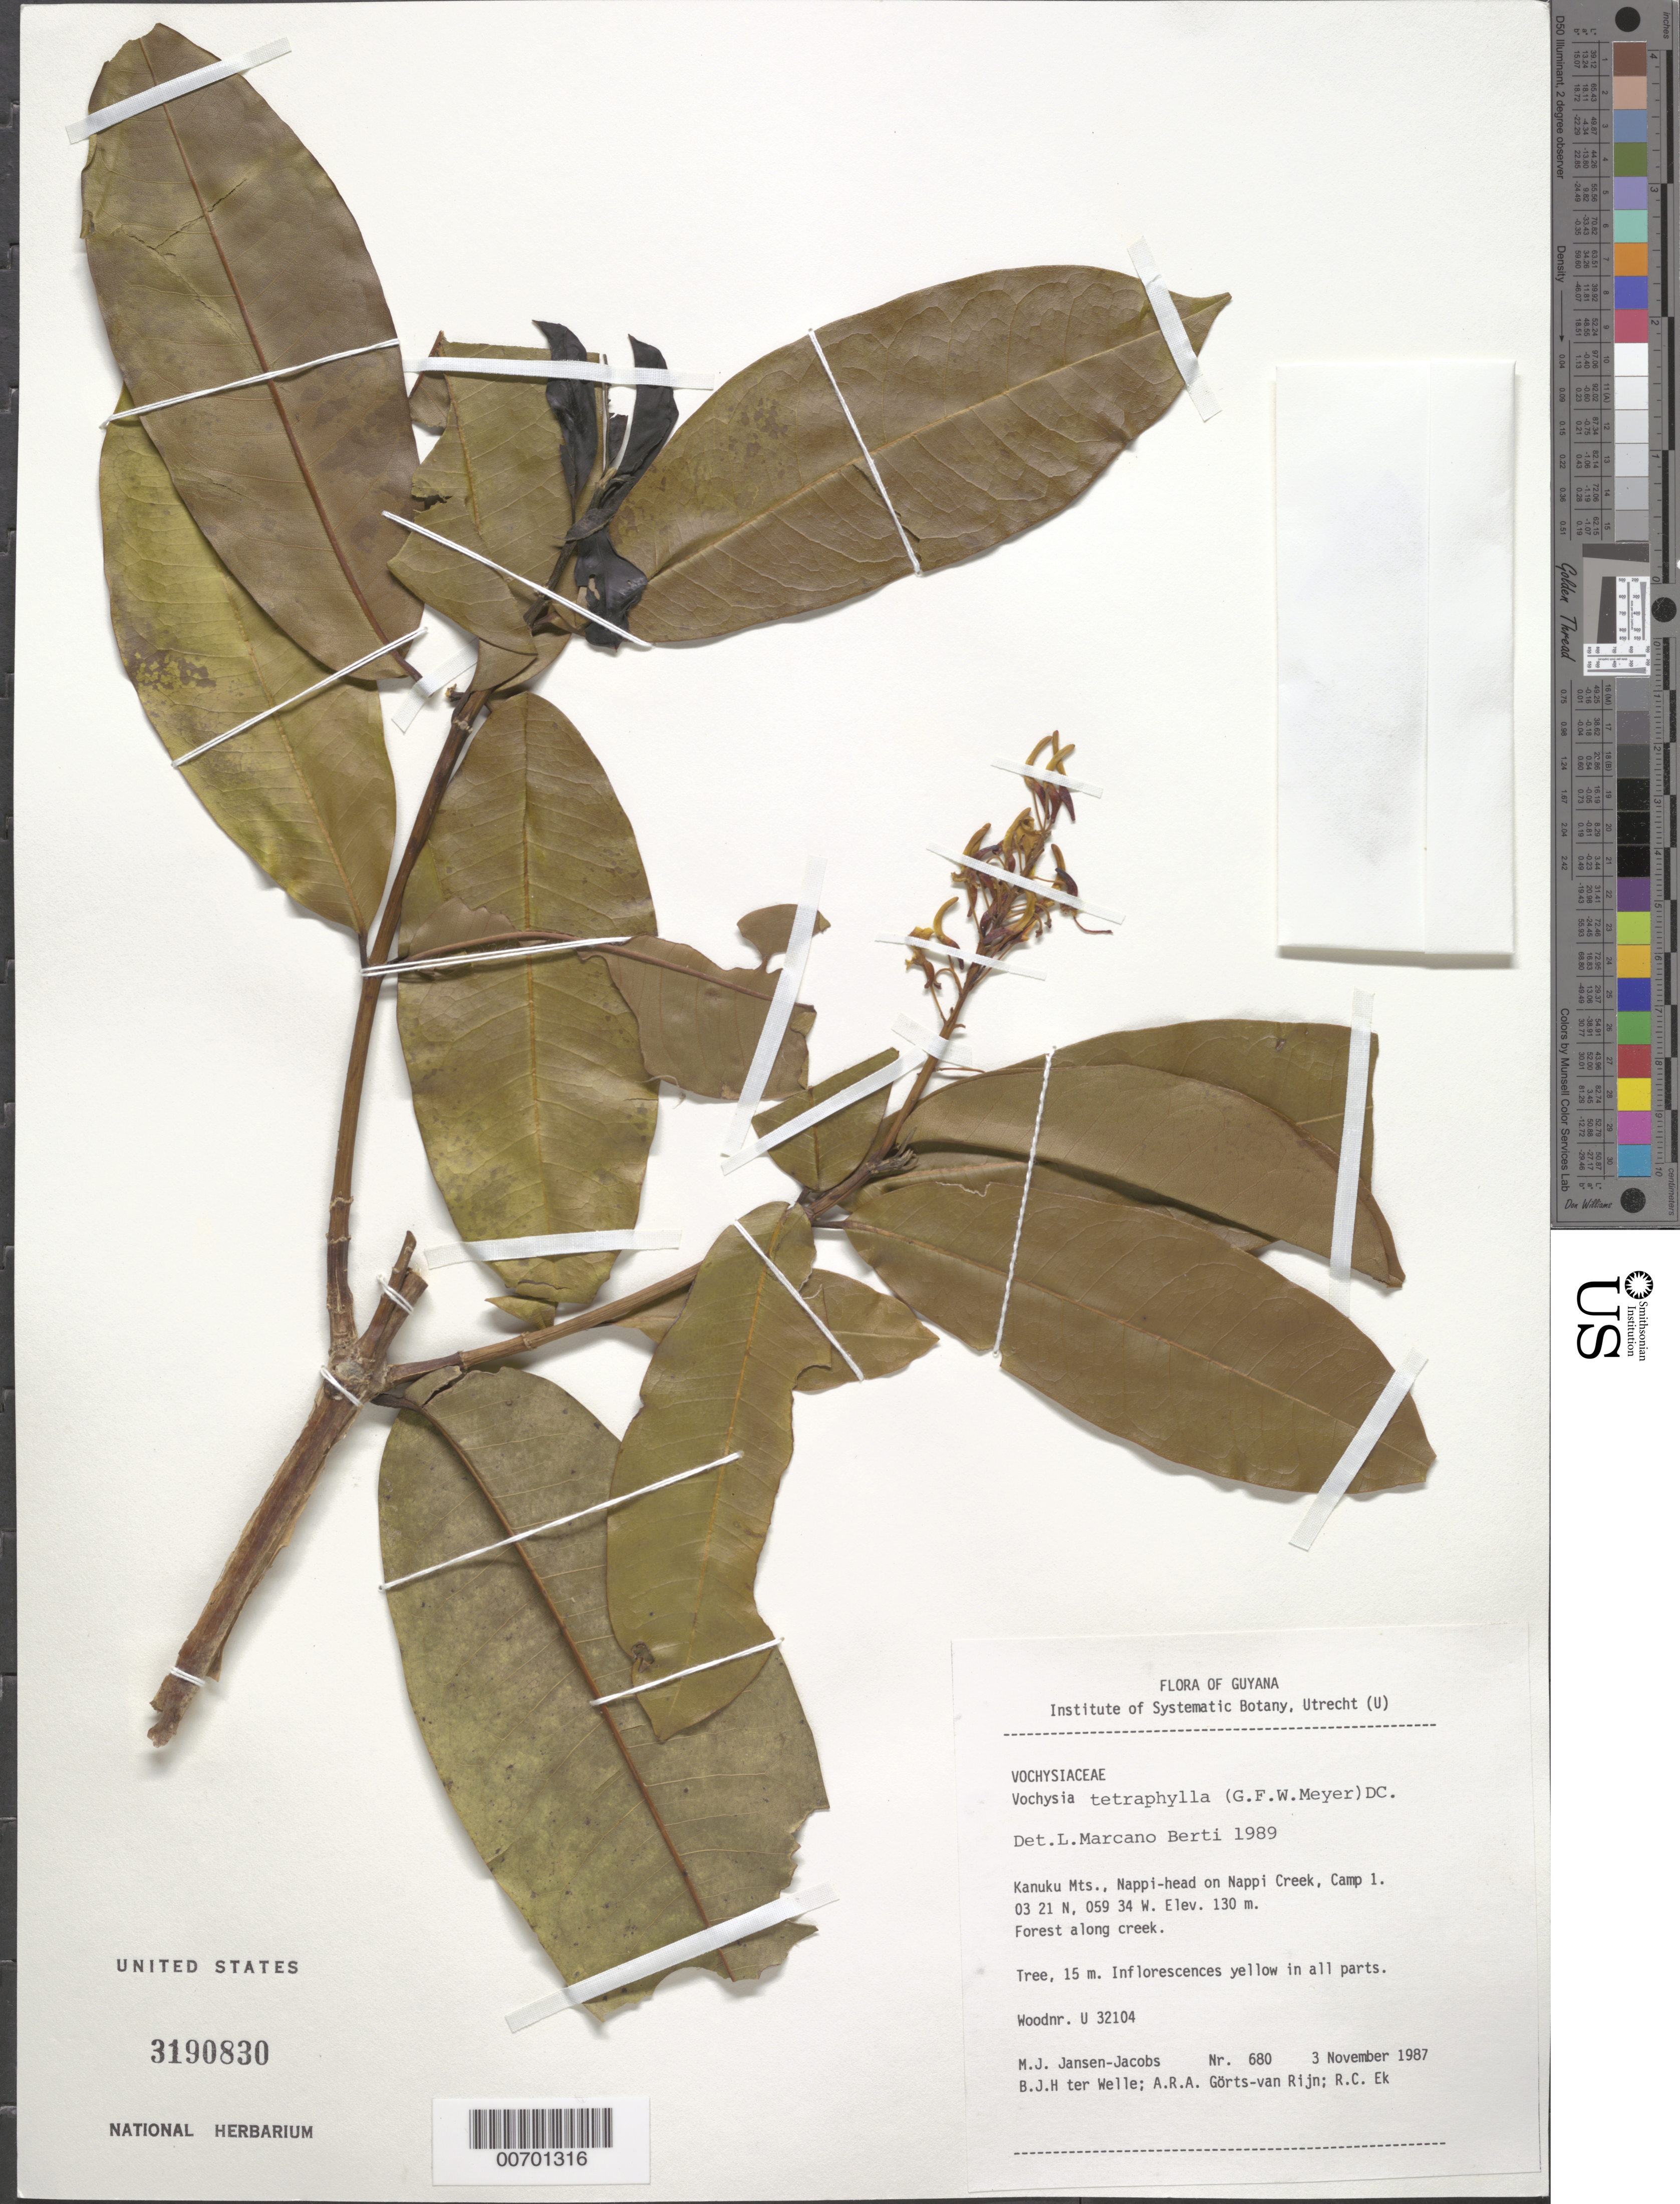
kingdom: Plantae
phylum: Tracheophyta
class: Magnoliopsida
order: Myrtales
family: Vochysiaceae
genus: Vochysia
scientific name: Vochysia tetraphylla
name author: (G. Mey.) DC.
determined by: Marcano-Berti, L.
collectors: M. J. Jansen-Jacobs, B. Welle, A. .R. A. Görts-van Rijn & R. C. Ek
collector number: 680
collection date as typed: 3-Nov-87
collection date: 1987-11-03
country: Guyana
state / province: U. Takutu-U. Essequibo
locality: Kanuku Mts., Nappi-head on Nappi Creek, camp 1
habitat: Forest along creek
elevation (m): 130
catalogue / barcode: US 3190830